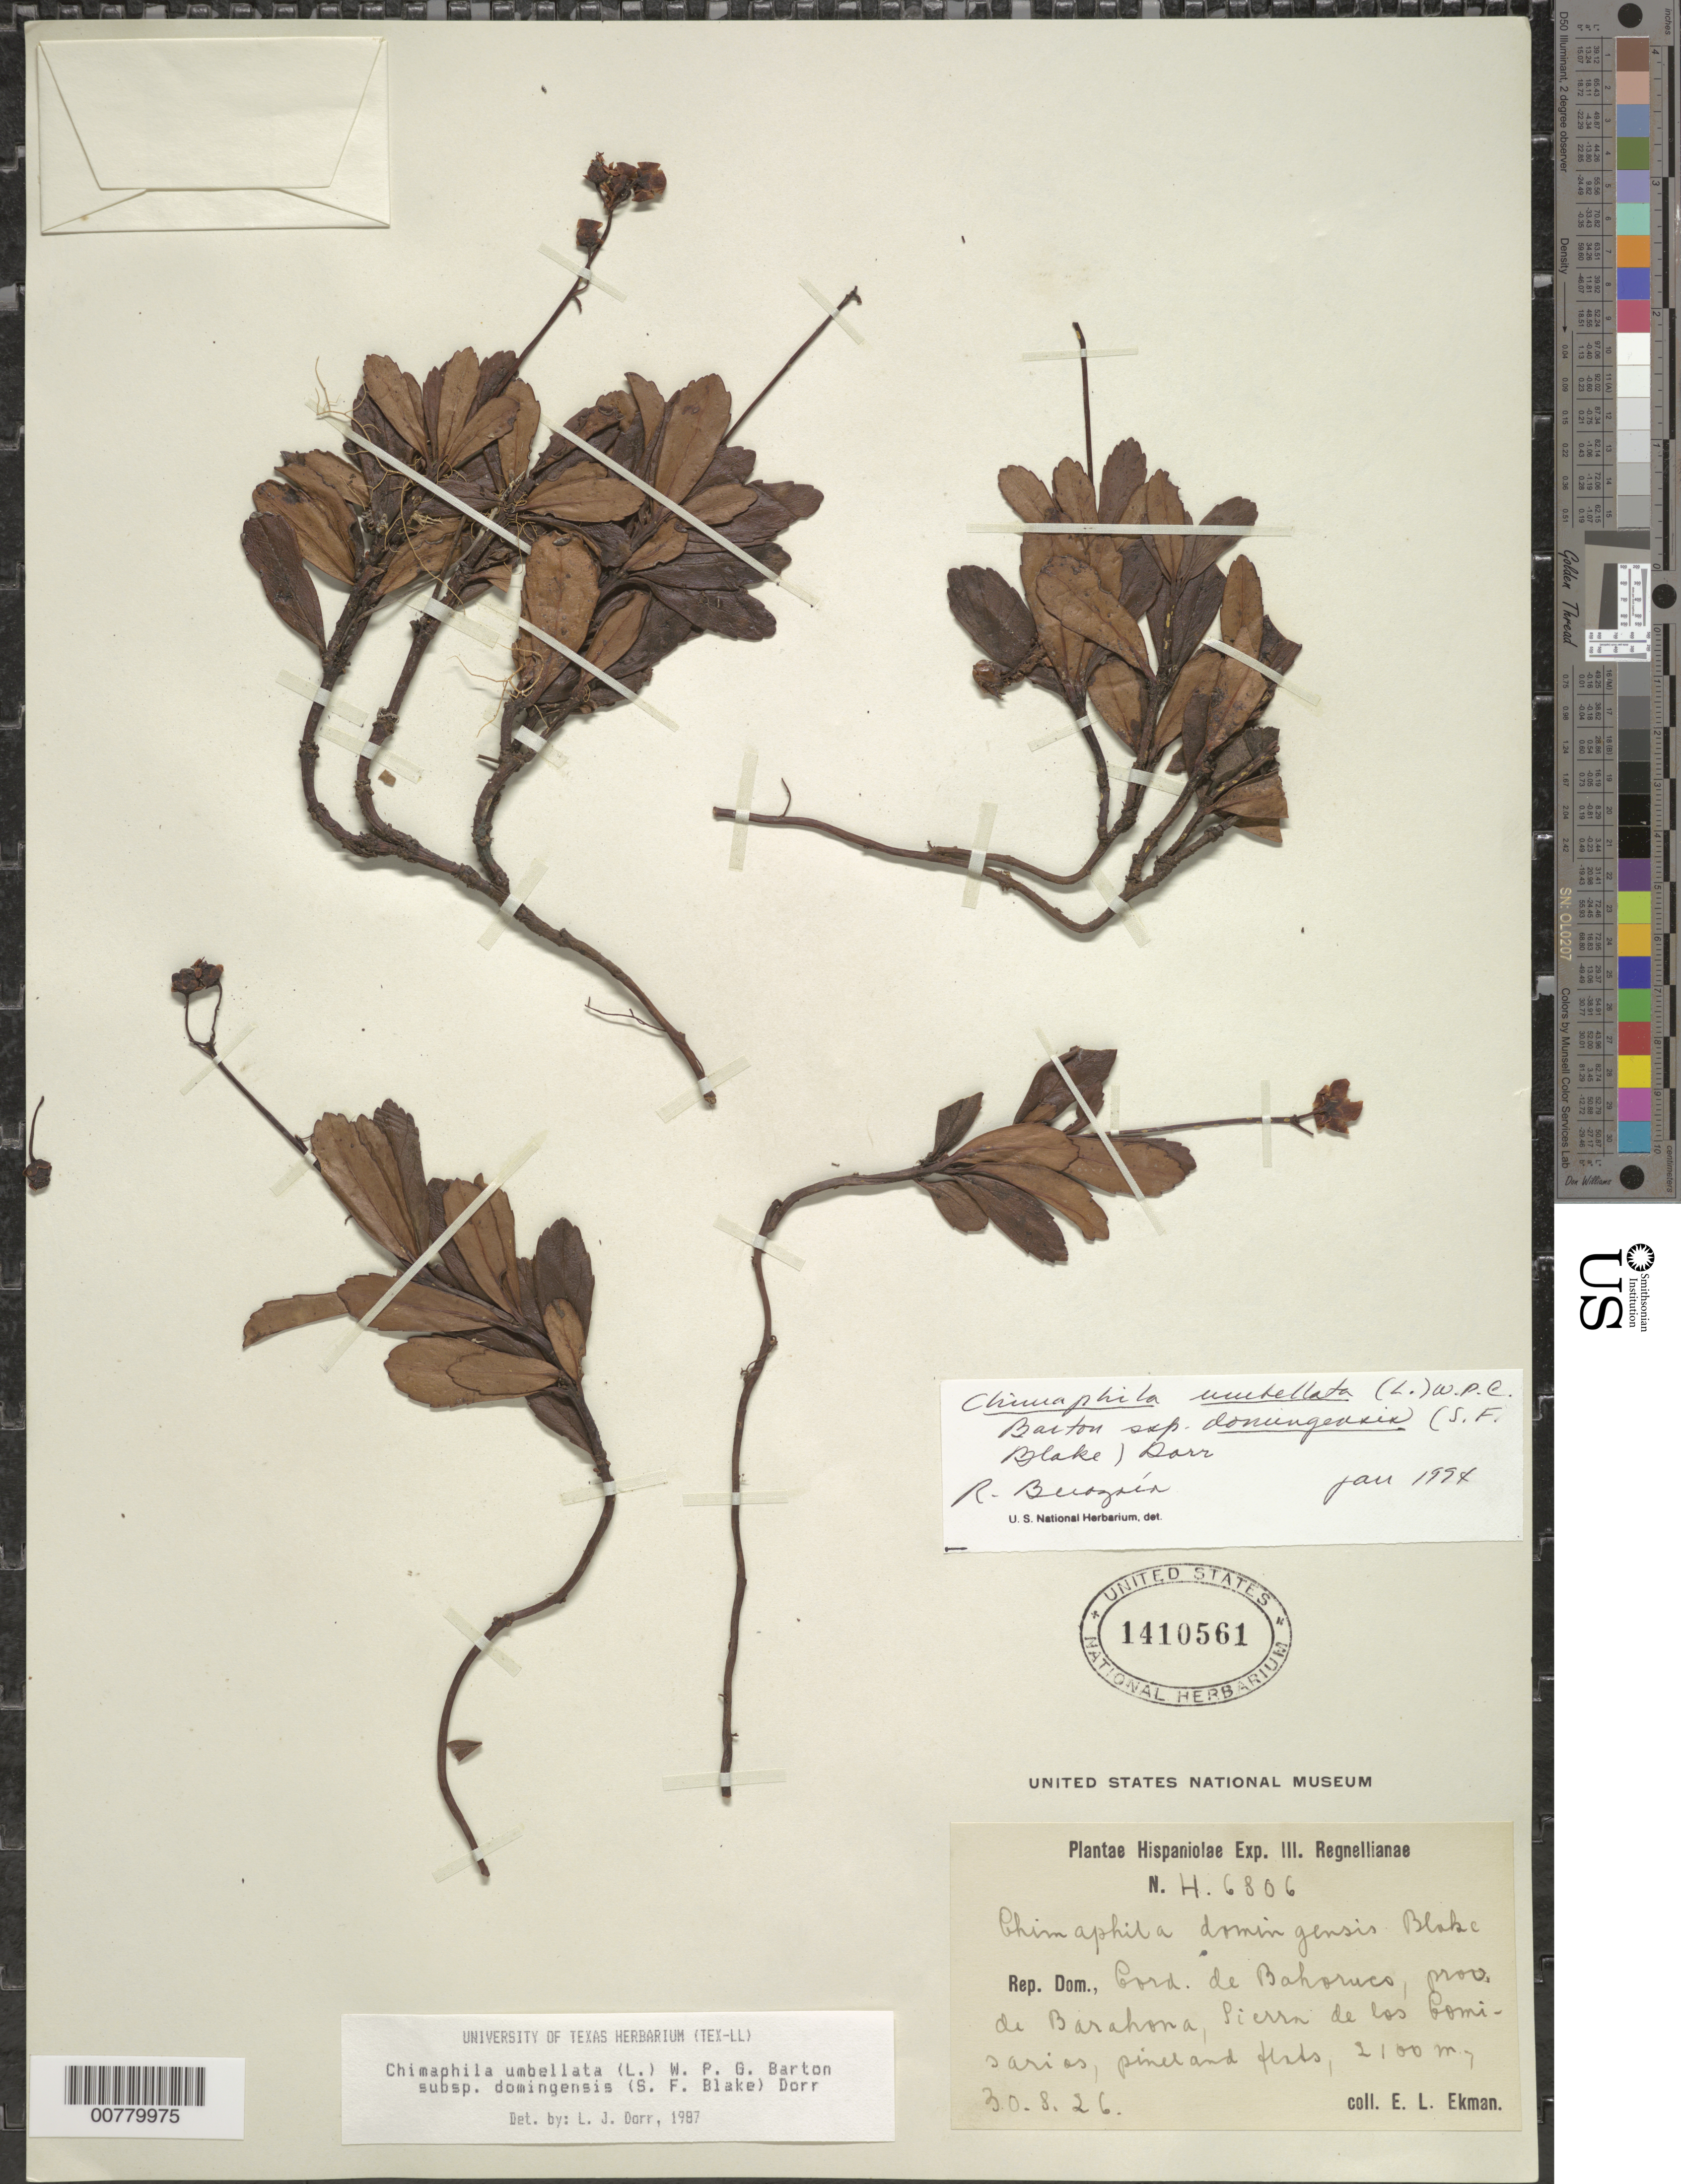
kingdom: Plantae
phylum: Tracheophyta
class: Magnoliopsida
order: Ericales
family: Ericaceae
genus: Chimaphila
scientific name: Chimaphila umbellata subsp. domingensis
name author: (S.F. Blake) Dorr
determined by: Berozain, R.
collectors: E. L. Ekman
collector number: H 6806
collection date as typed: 30 Aug 1926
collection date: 1926-08-30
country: Dominican Republic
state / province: Barahona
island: Hispaniola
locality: Cordillera de Bahoruco, Sierra de los Comisarios.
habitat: Pineland forest.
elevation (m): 2100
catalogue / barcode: US 1410561